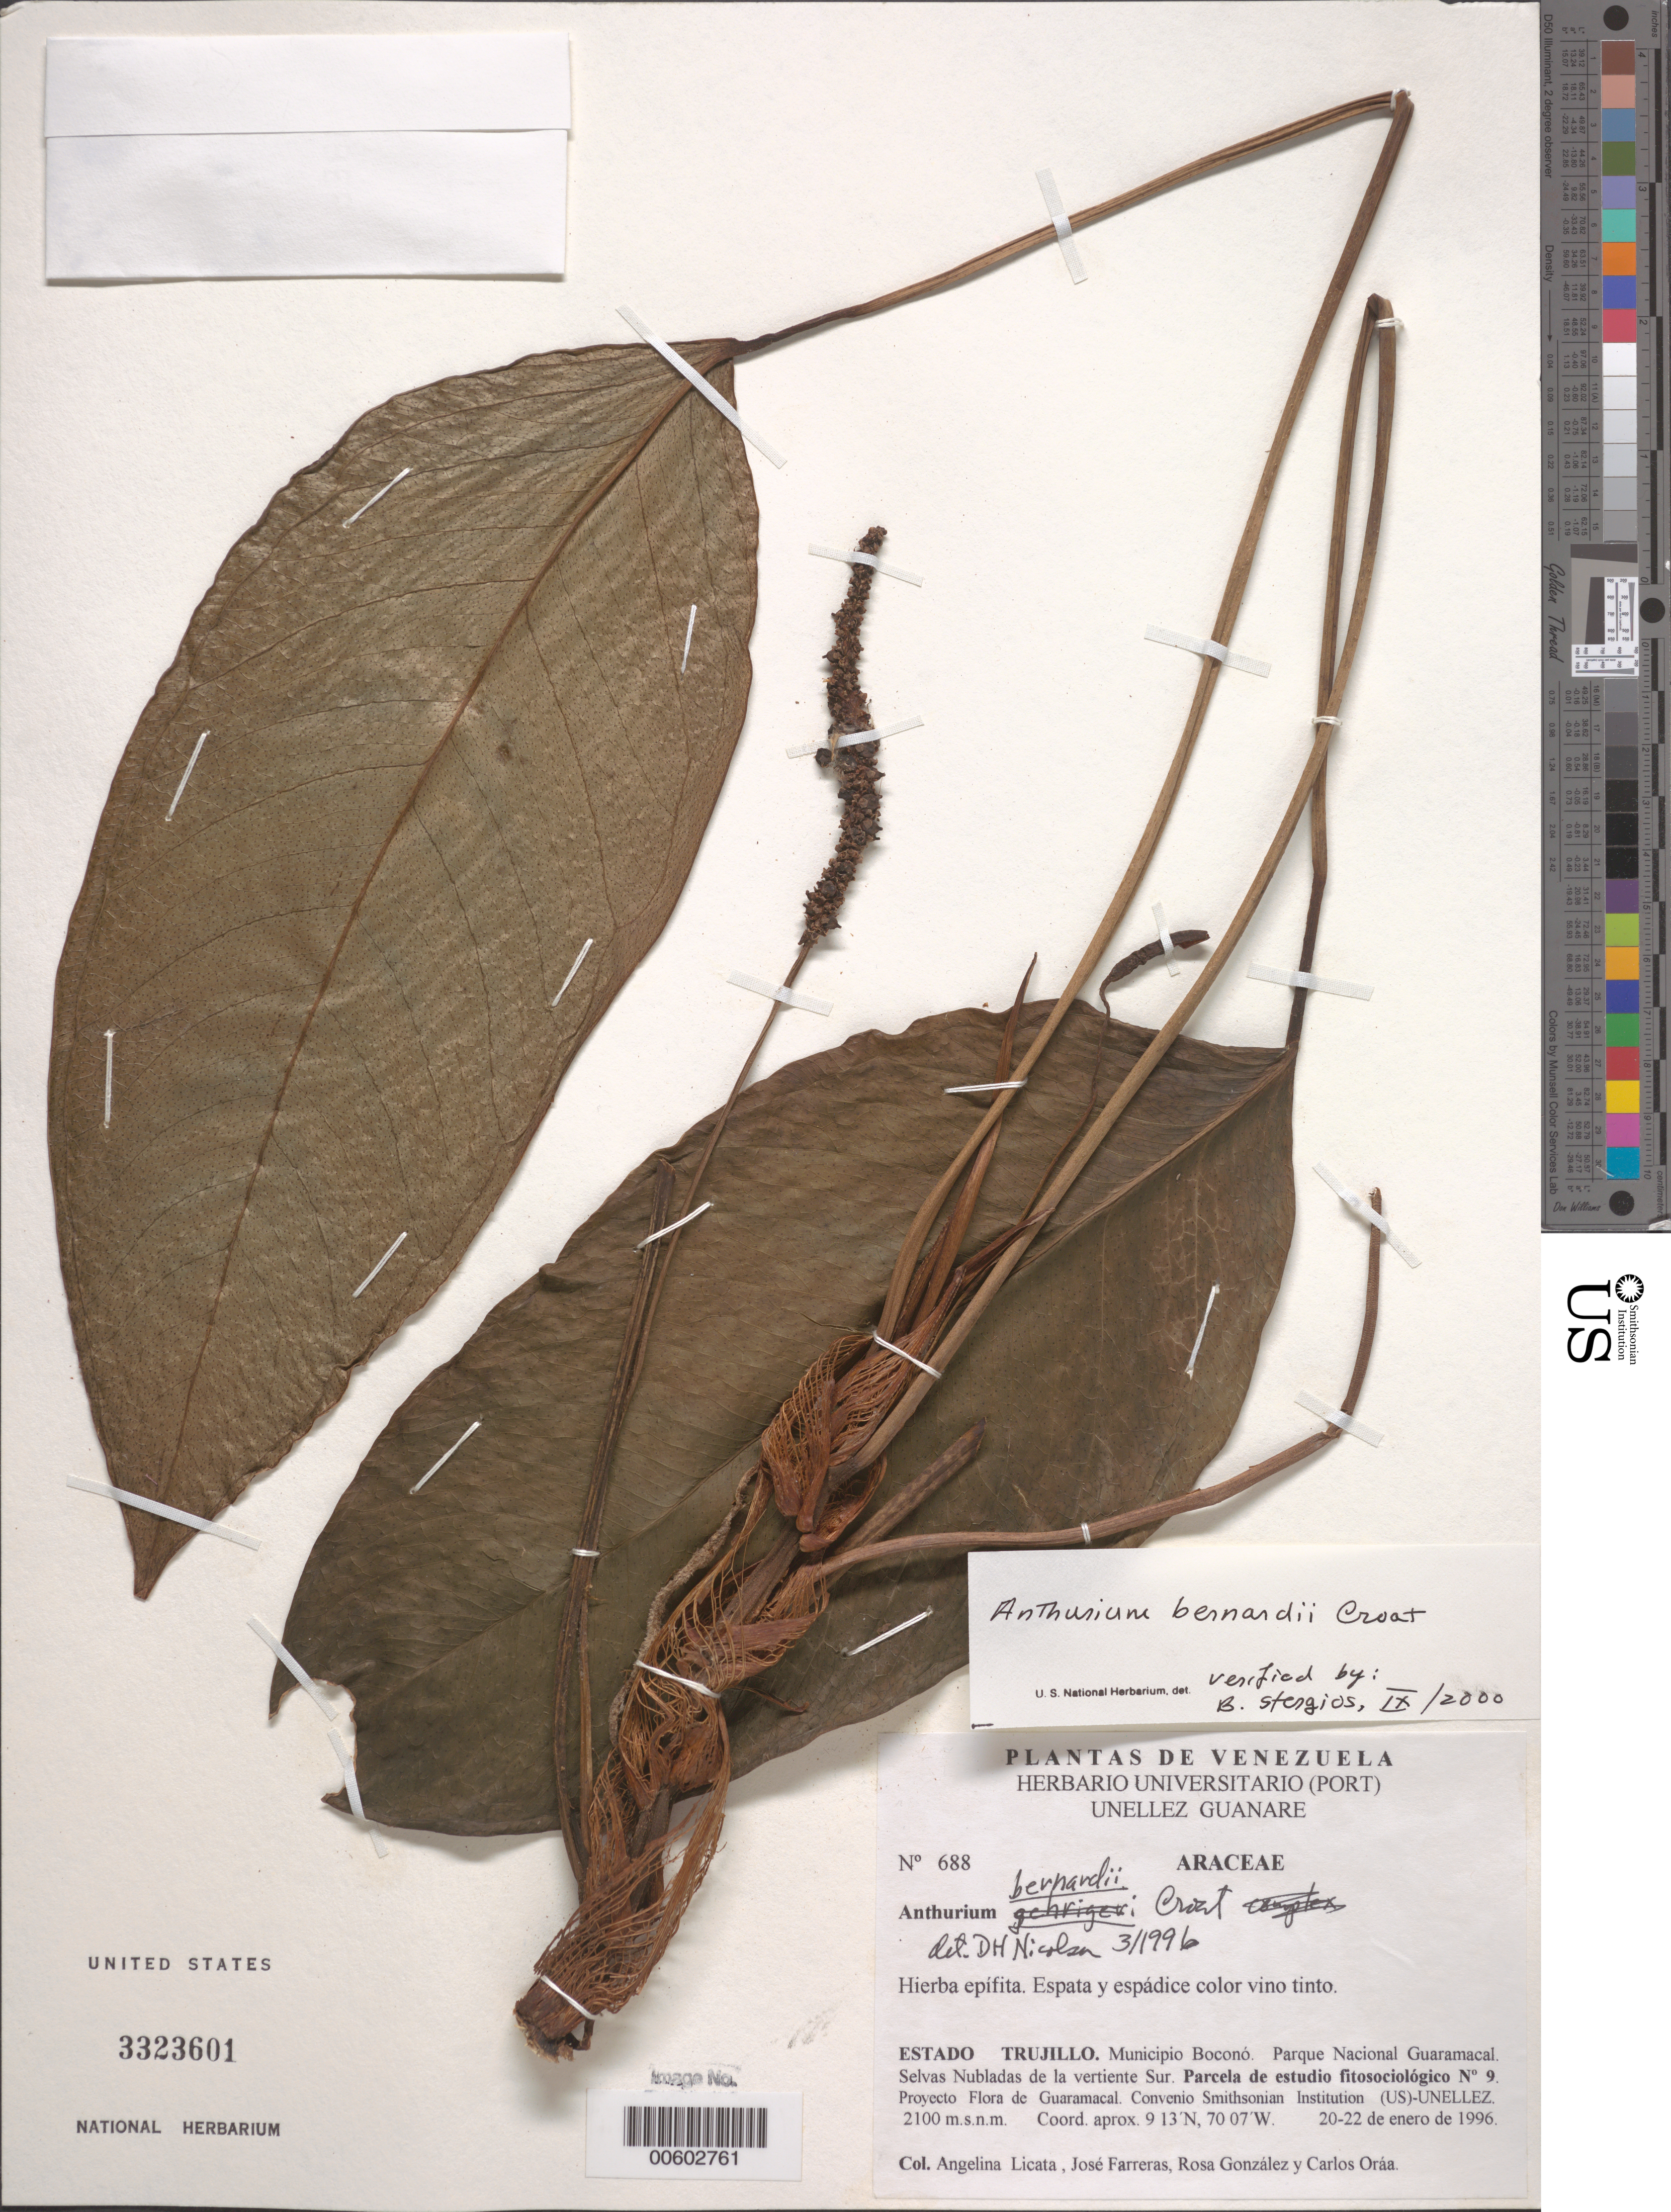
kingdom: Plantae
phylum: Tracheophyta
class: Liliopsida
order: Alismatales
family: Araceae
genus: Anthurium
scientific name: Anthurium bernardii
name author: Croat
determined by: Nicolson, Dan H.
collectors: A. Licata, J. Farreras, R. González & C. Oráa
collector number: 688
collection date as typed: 20 Jan 1996 to 22 Jan 1996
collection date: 1996-01-20/1996-01-22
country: Venezuela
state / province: Trujillo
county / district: Boconó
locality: Parque Nacional Guaramacal, vertiente S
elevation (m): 2100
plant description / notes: MO, PORT, US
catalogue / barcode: US 3323601